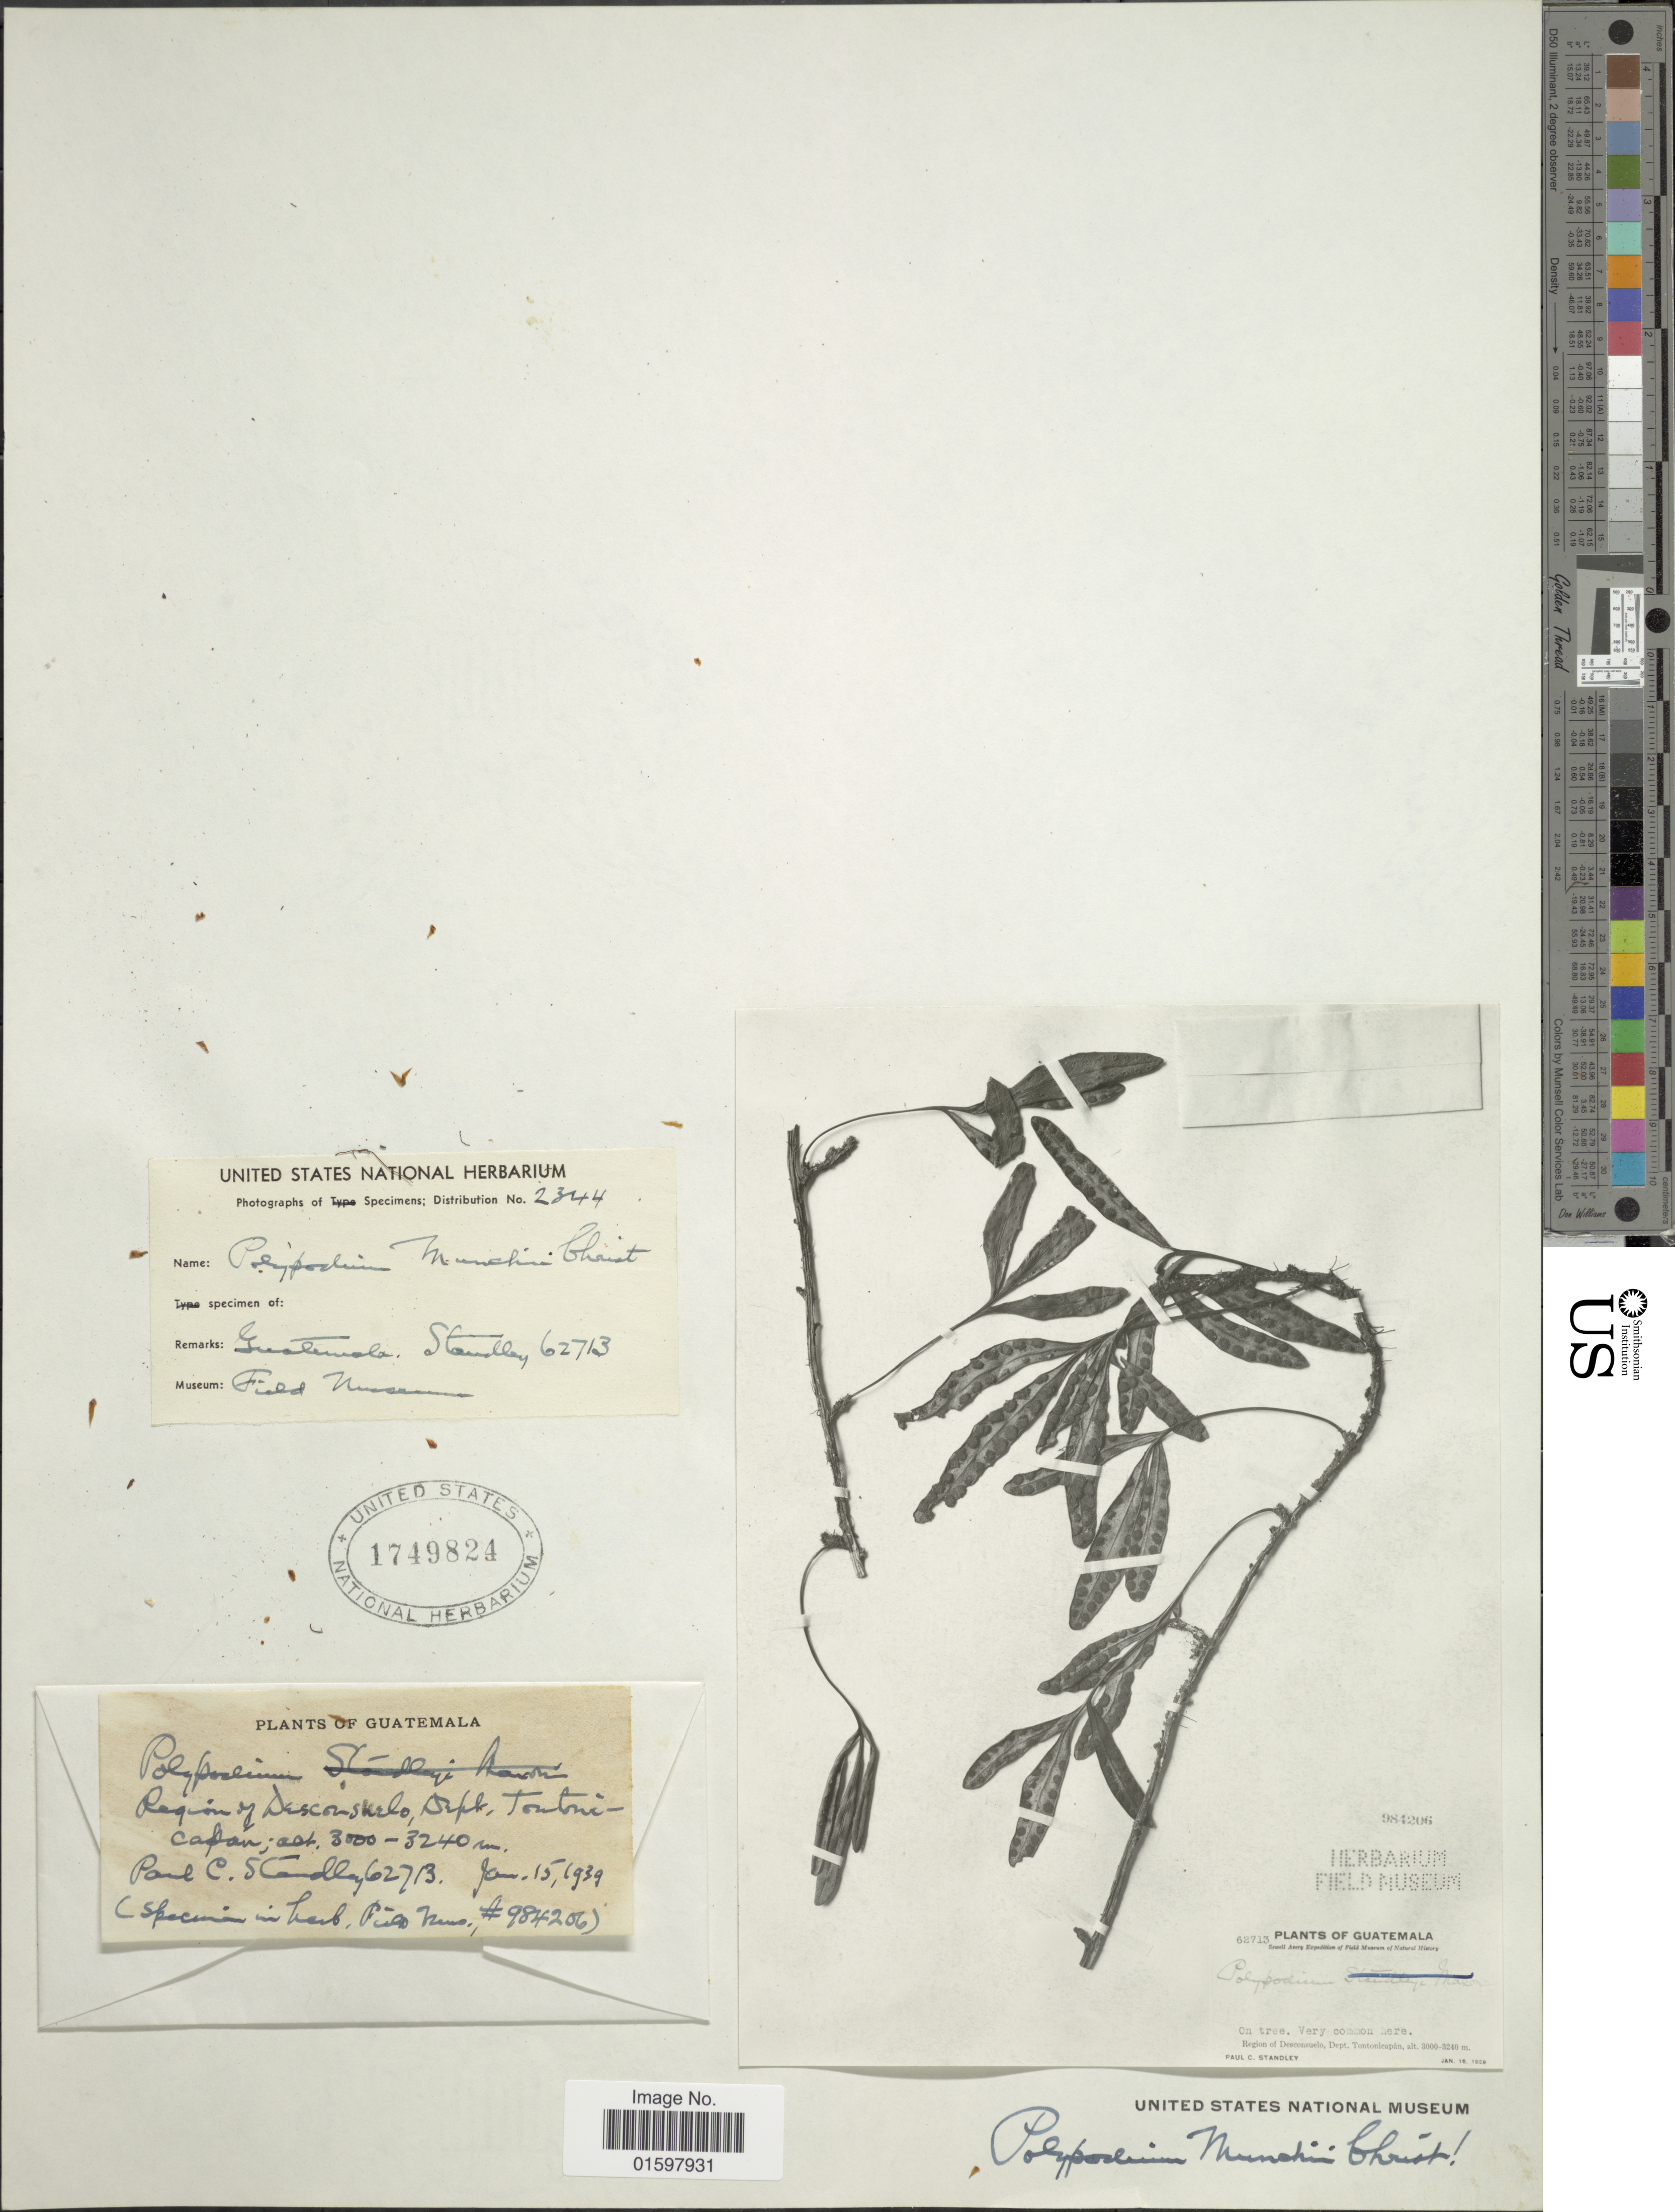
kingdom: Plantae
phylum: Tracheophyta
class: Polypodiopsida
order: Polypodiales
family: Polypodiaceae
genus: Pleopeltis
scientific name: Pleopeltis muenchii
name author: (Christ) A.R. Sm.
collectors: P. C. Standley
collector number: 627B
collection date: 1939-01-15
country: Guatemala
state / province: Totonicapan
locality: Region of Desconskelo, Dept. Totonicapan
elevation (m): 3000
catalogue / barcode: US 1749824